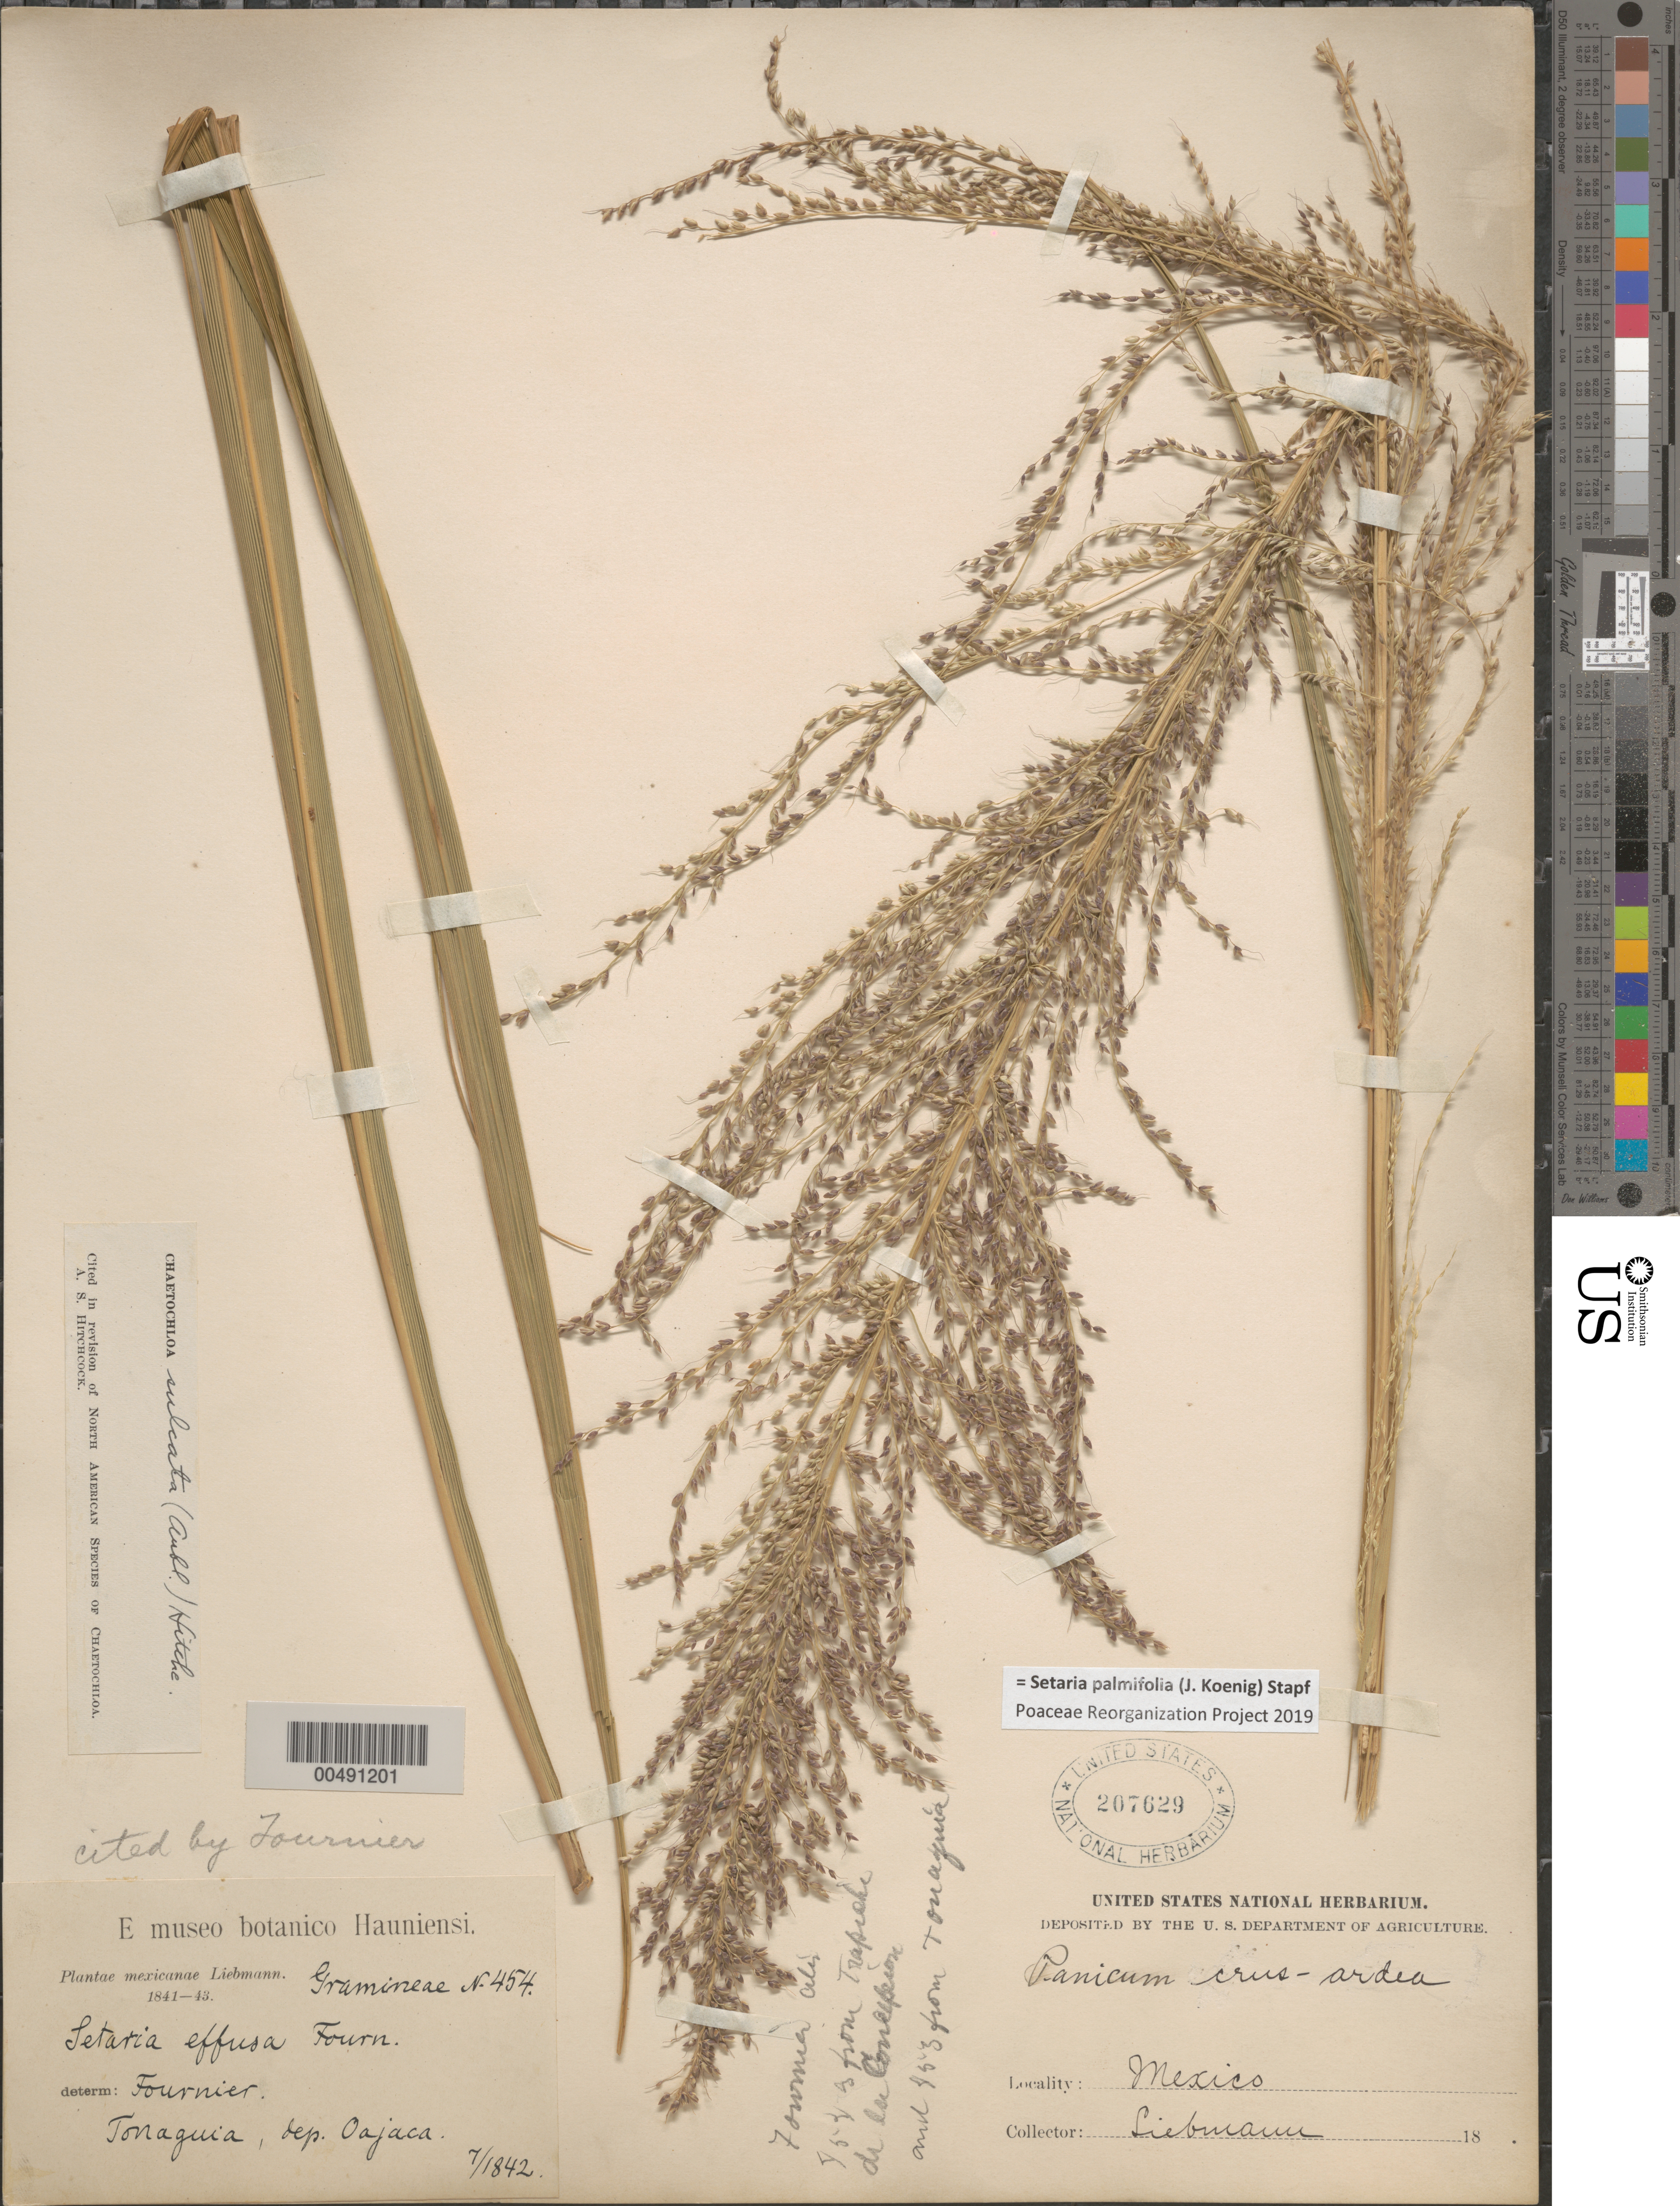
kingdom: Plantae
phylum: Tracheophyta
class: Liliopsida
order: Poales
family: Poaceae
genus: Setaria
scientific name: Setaria palmifolia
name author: (J. Koenig) Stapf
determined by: Poaceae Reorganization Project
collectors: F. M. Liebmann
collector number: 454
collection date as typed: Jul 1842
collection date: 1842-07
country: Mexico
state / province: Oaxaca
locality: Tonaquia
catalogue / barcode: US 207629